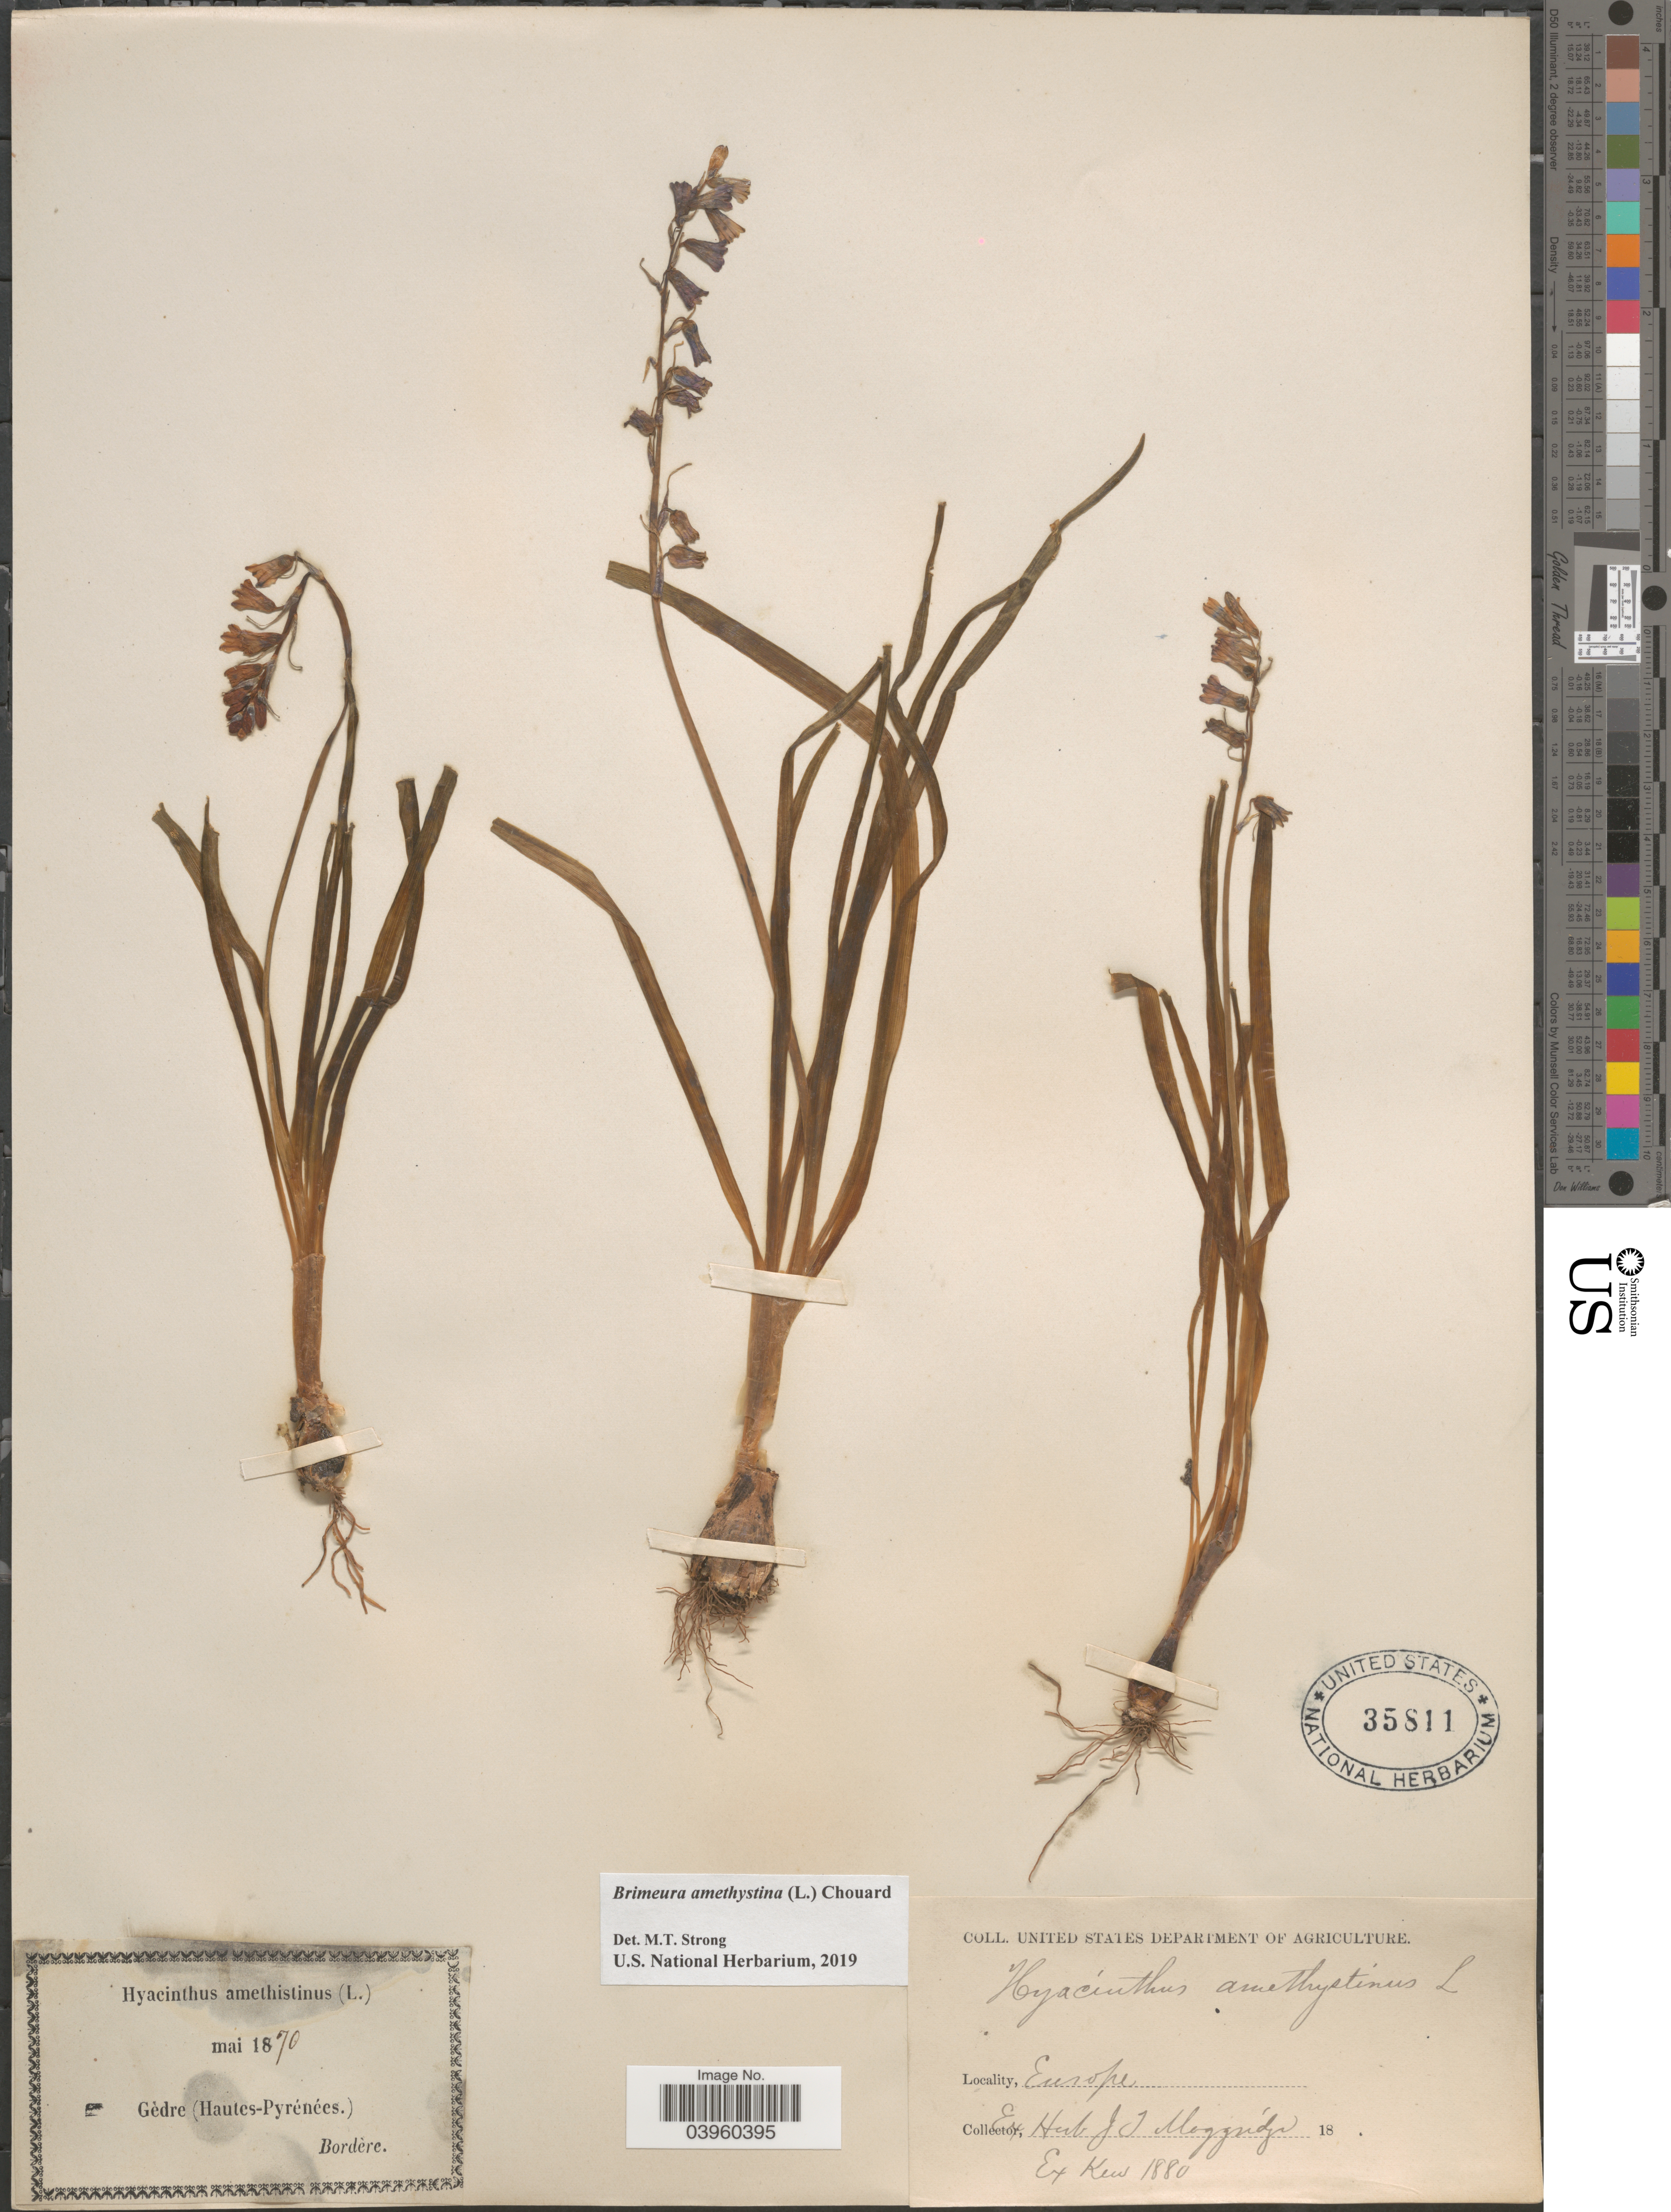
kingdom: Plantae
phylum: Tracheophyta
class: Liliopsida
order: Asparagales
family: Asparagaceae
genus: Brimeura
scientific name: Brimeura amethystina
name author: (L.) Chouard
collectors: -. Bordère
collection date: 1870-05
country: France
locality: Europe. Gèdre (Hautes-Pyrénées.).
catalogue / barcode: US 35811